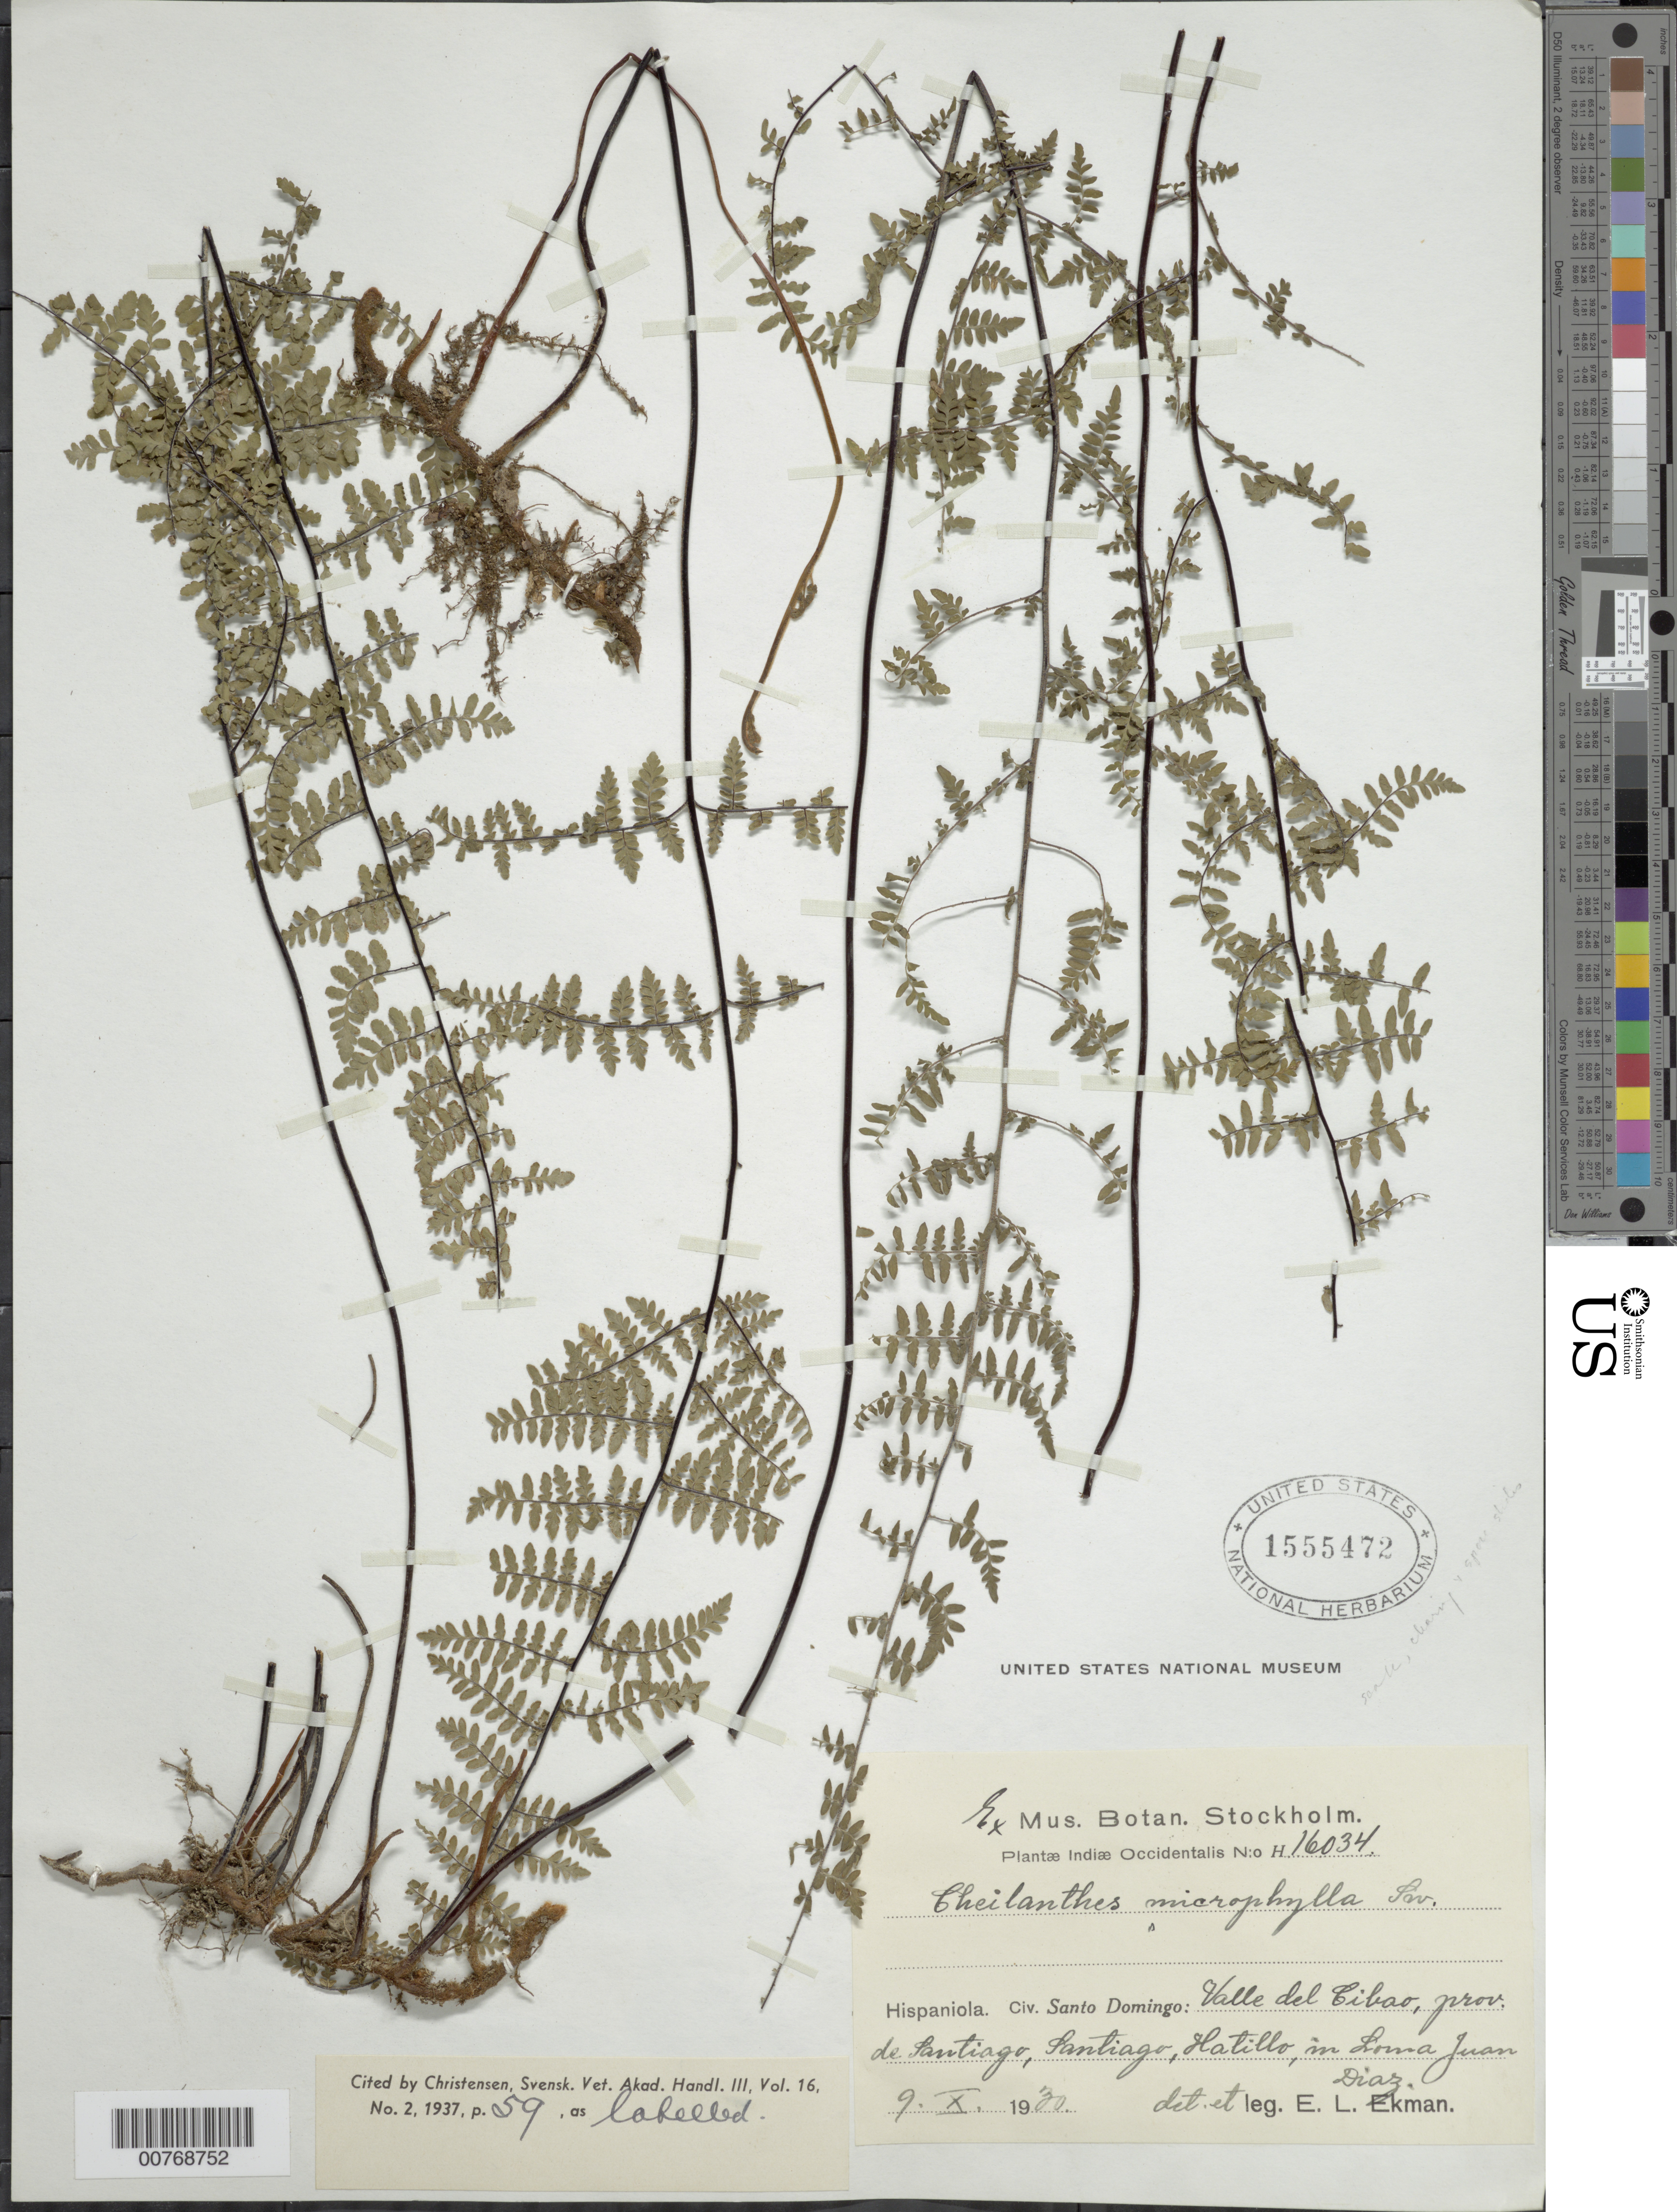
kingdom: Plantae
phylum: Tracheophyta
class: Polypodiopsida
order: Polypodiales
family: Pteridaceae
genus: Myriopteris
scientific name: Myriopteris microphylla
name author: (Sw.) Grusz & Windham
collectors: E. L. Ekman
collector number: H 16034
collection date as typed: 09 Oct 1930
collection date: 1930-10-09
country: Dominican Republic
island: Hispaniola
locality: Santo Domingo, Valle del Cibar, Provincia de Santiago, Santiago, Hatillo, in Loma Juan Diaz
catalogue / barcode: US 1555472